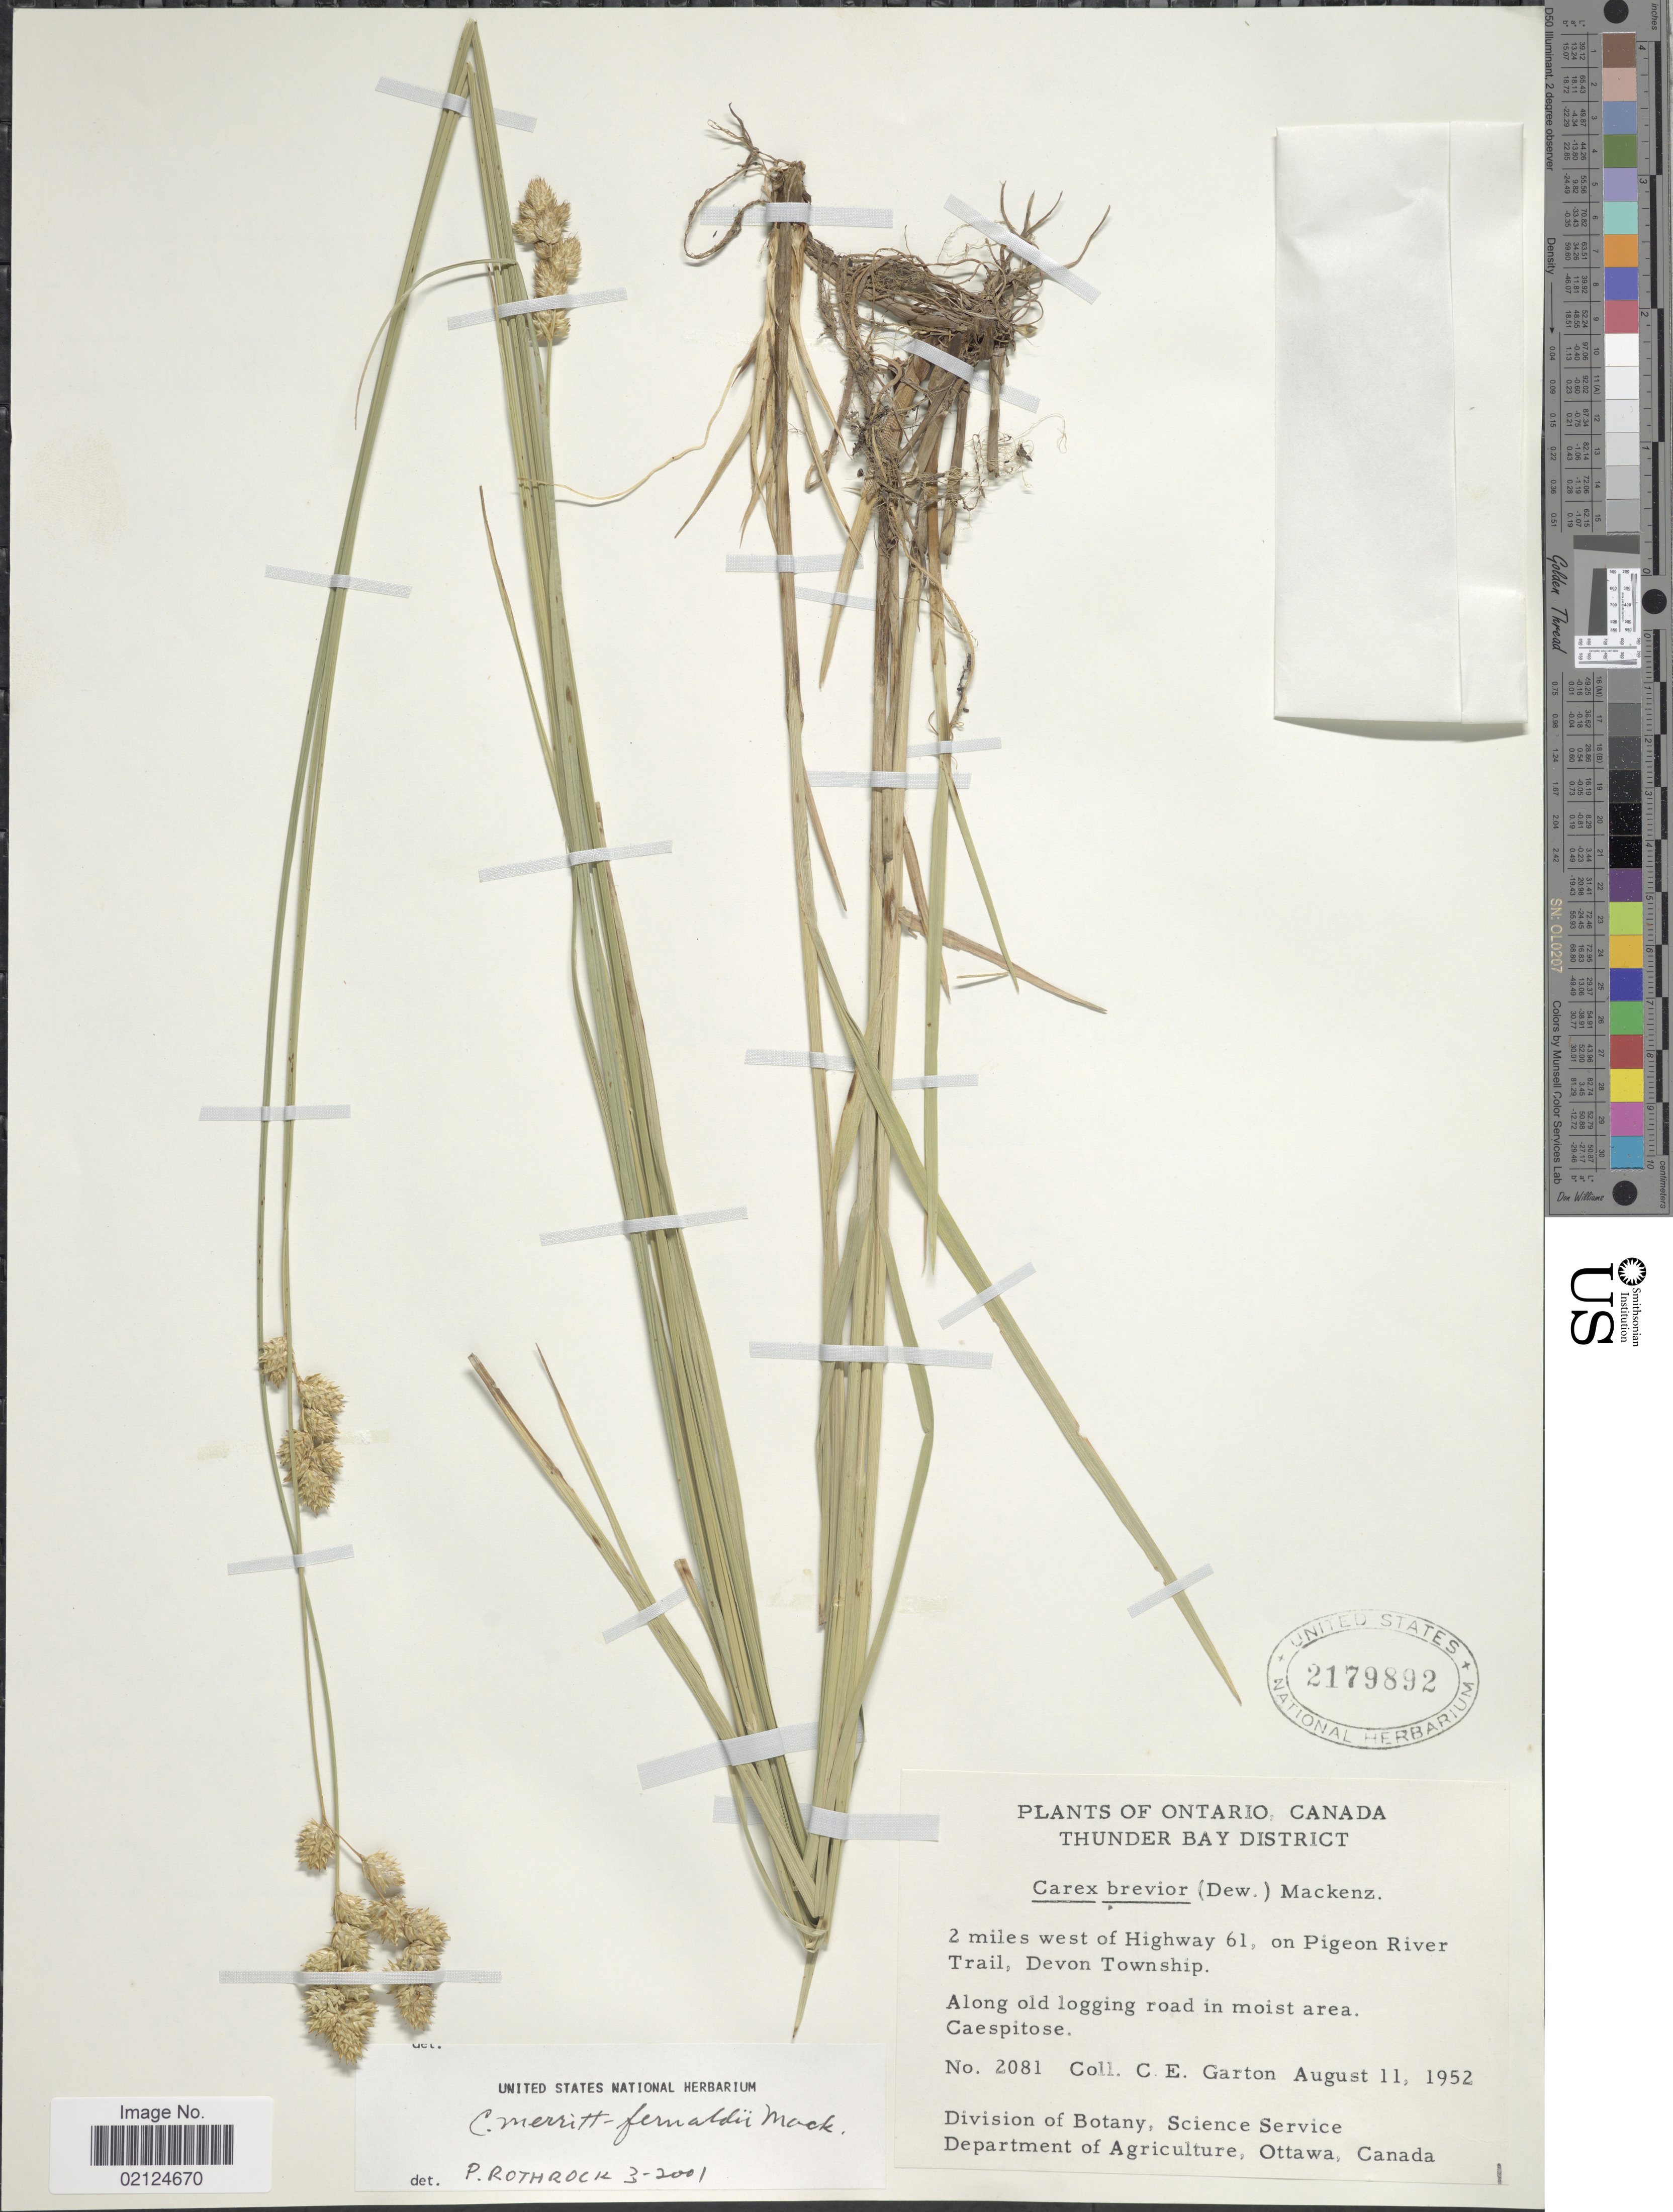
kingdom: Plantae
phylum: Tracheophyta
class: Liliopsida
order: Poales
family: Cyperaceae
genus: Carex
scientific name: Carex merritt-fernaldii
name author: Mack.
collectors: C. E. Garton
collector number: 2081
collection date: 1952-08-11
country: Canada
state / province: Ontario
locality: Thunder Bay District, 2 miles west of Highway 61, on Pigeon River Trail, Devon Township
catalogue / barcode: US 2179892